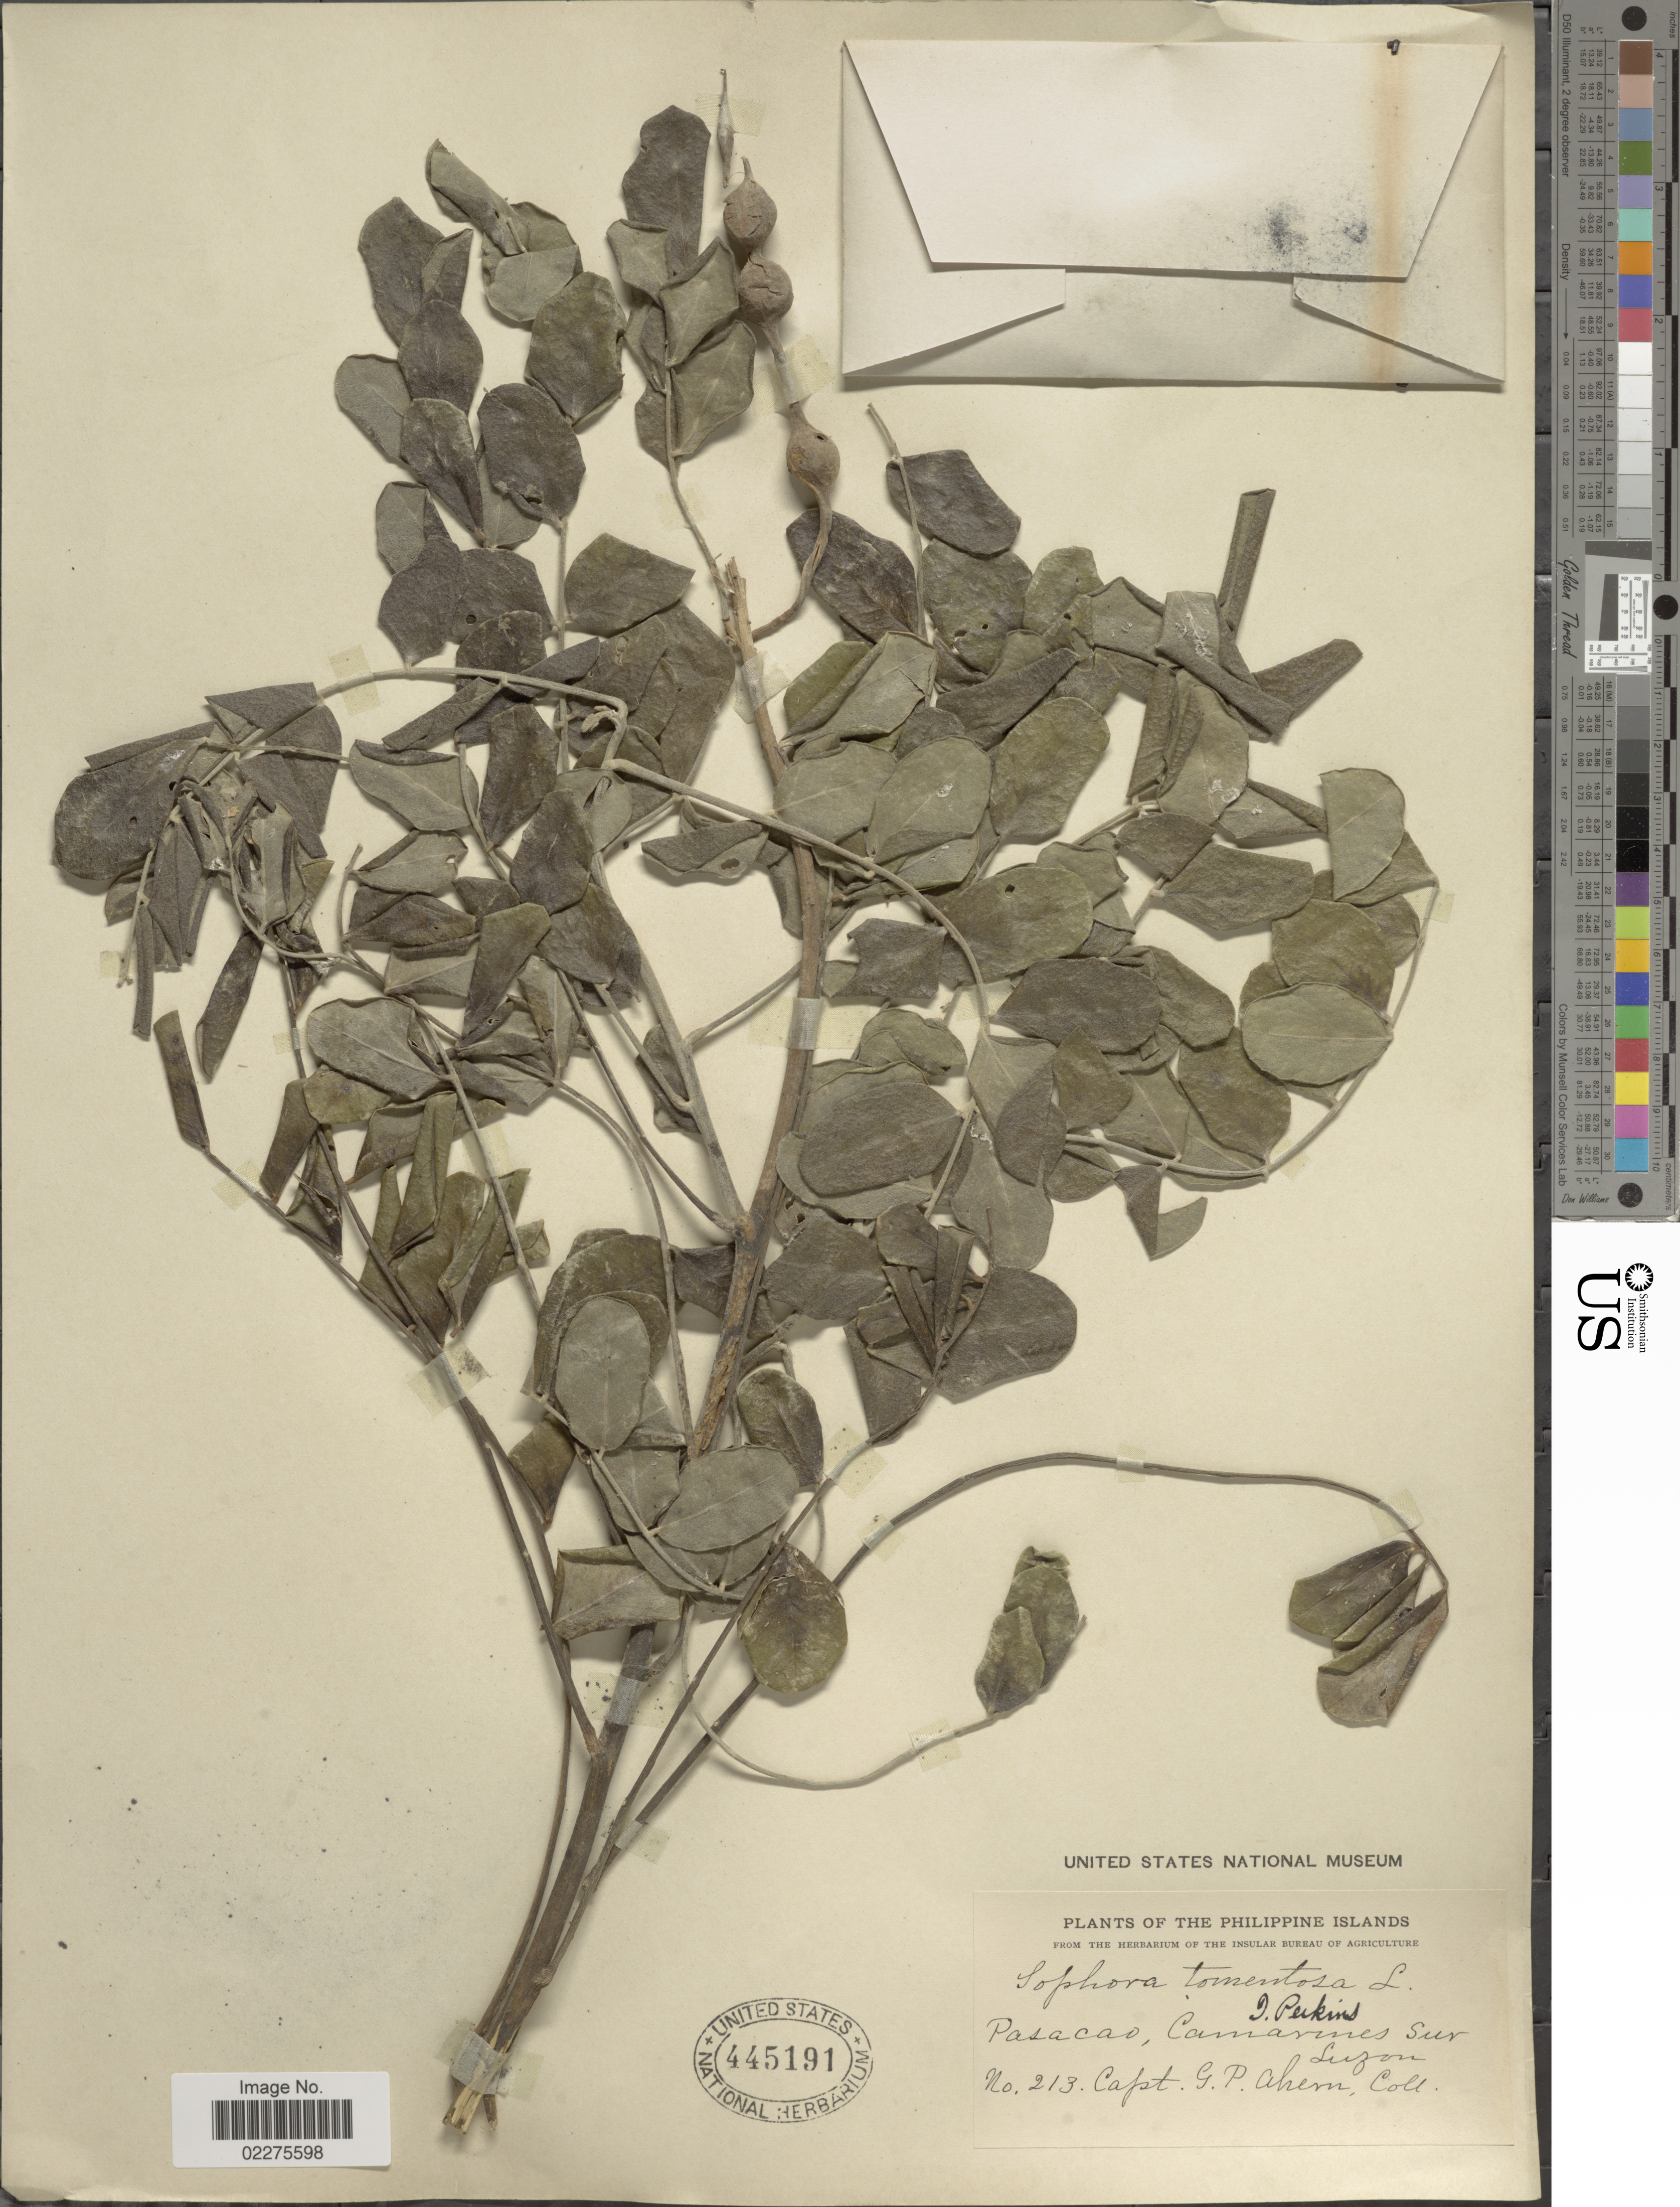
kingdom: Plantae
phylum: Tracheophyta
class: Magnoliopsida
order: Fabales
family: Fabaceae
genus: Sophora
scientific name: Sophora tomentosa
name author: L.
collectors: G. Ahern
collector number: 213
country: Philippines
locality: Philippine Islands. Pasacao, Camarines Sur. Luzon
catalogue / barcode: US 445191